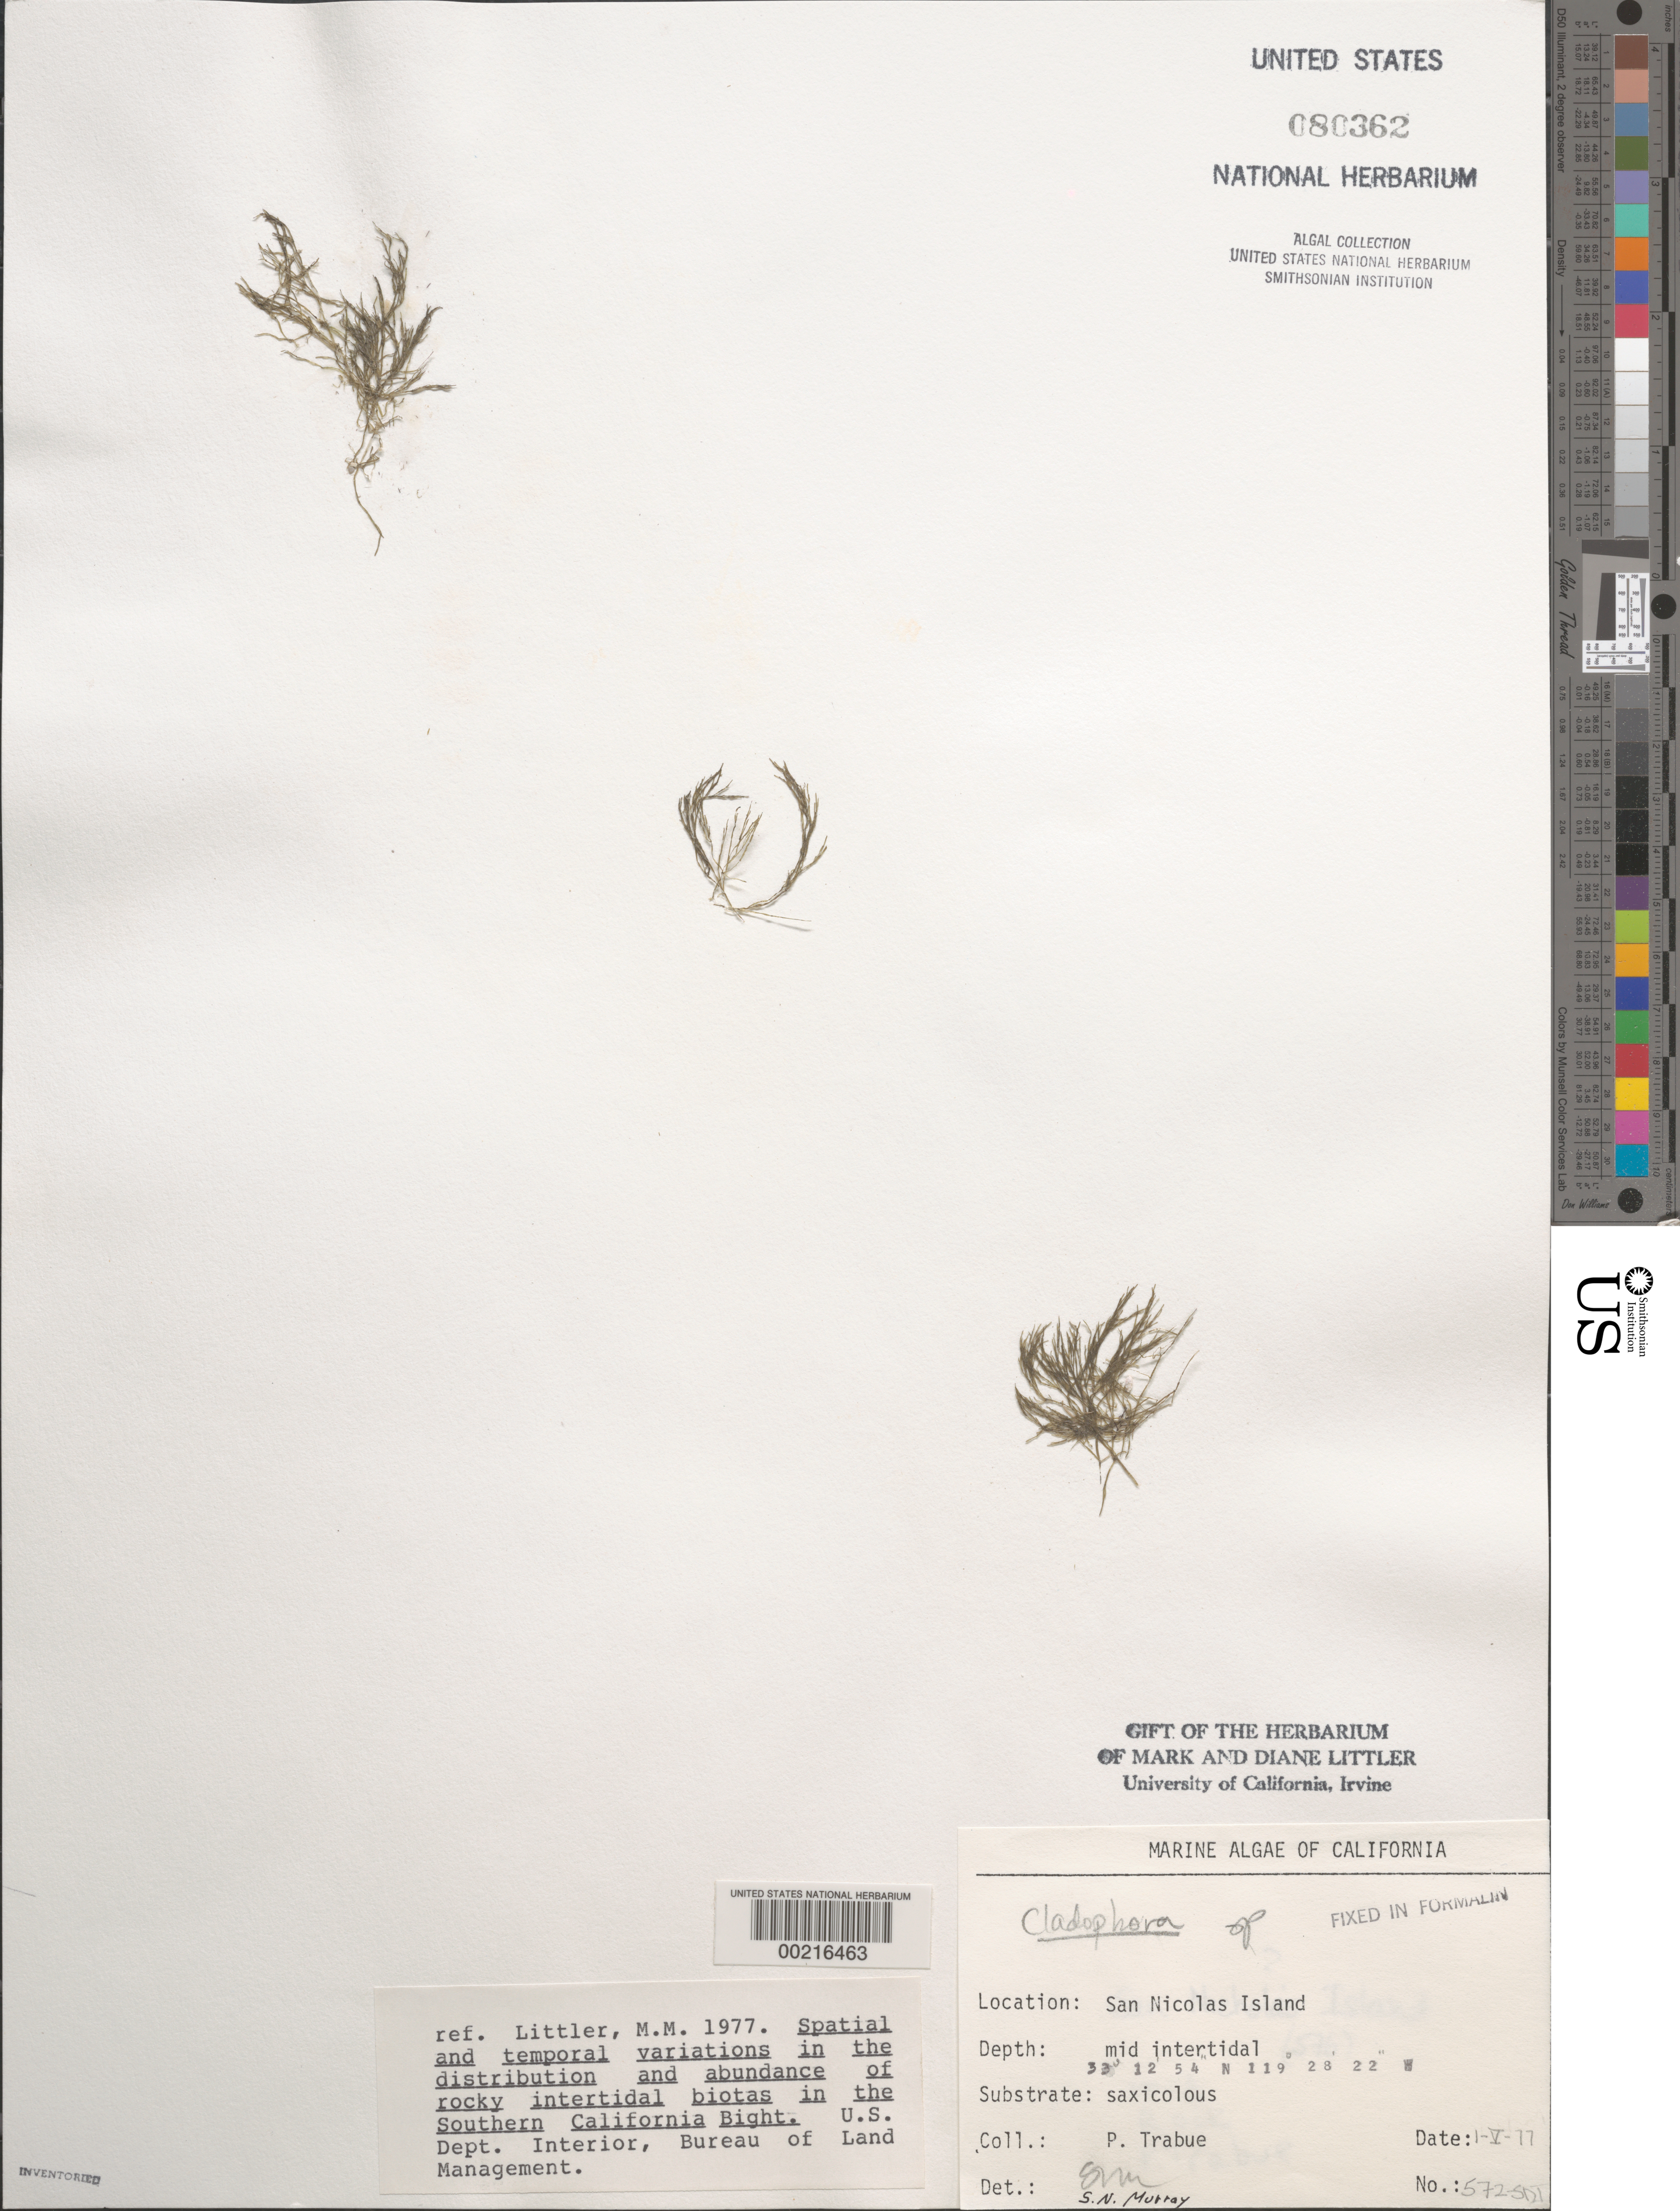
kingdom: Plantae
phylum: Chlorophyta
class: Ulvophyceae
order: Cladophorales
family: Cladophoraceae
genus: Cladophora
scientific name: Cladophora sp.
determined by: Murray, S. N.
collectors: P. J. Trabue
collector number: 572-sni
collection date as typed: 01 May 1977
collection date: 1977-05-01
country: United States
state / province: California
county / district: Ventura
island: San Nicolas Island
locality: Dutch Harbor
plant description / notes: BLM-SOCALBIGHT Rocky Intertidal Survey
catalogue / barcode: US 80362